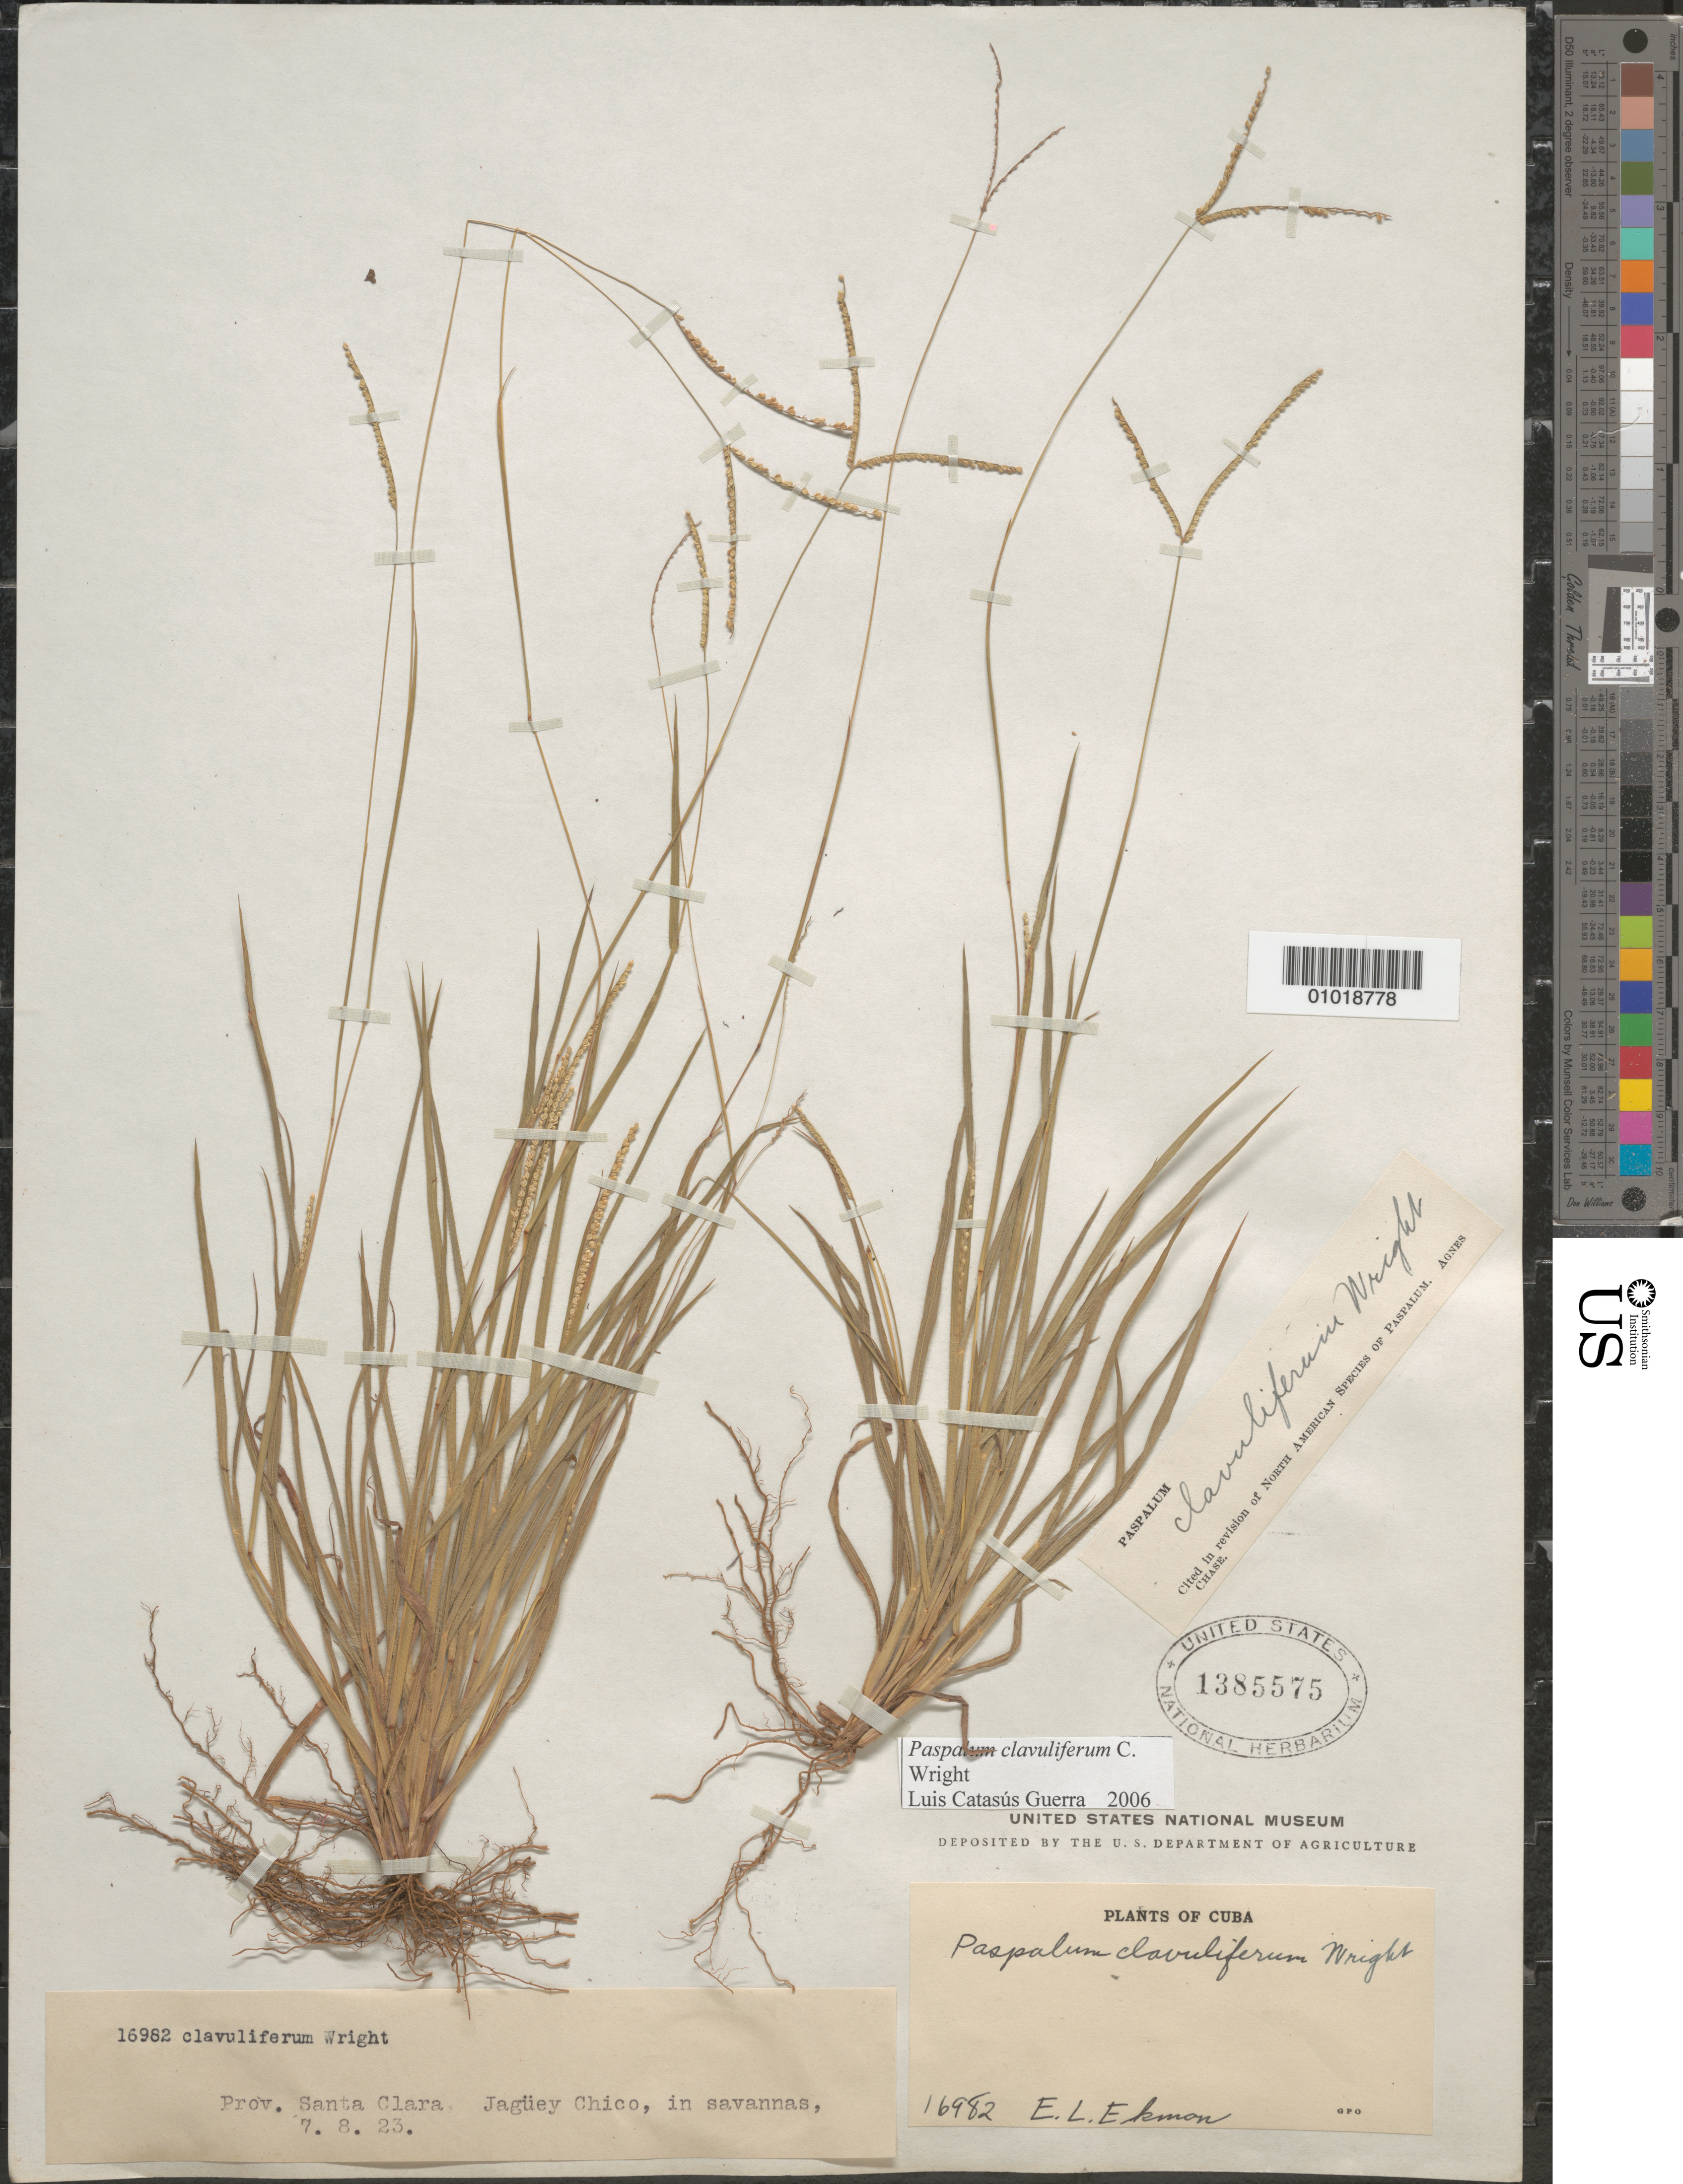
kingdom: Plantae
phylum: Tracheophyta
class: Liliopsida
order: Poales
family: Poaceae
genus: Paspalum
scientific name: Paspalum clavuliferum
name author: C. Wright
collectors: E. L. Ekman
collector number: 16982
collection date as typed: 23 Jul 1923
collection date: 1923-07-23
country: Cuba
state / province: Cienfuegos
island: Cuba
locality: Jaguey Chico (colector listed city as being in Snata Clara, but it is currently listed as being in Cienfuego prov )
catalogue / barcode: US 1385575